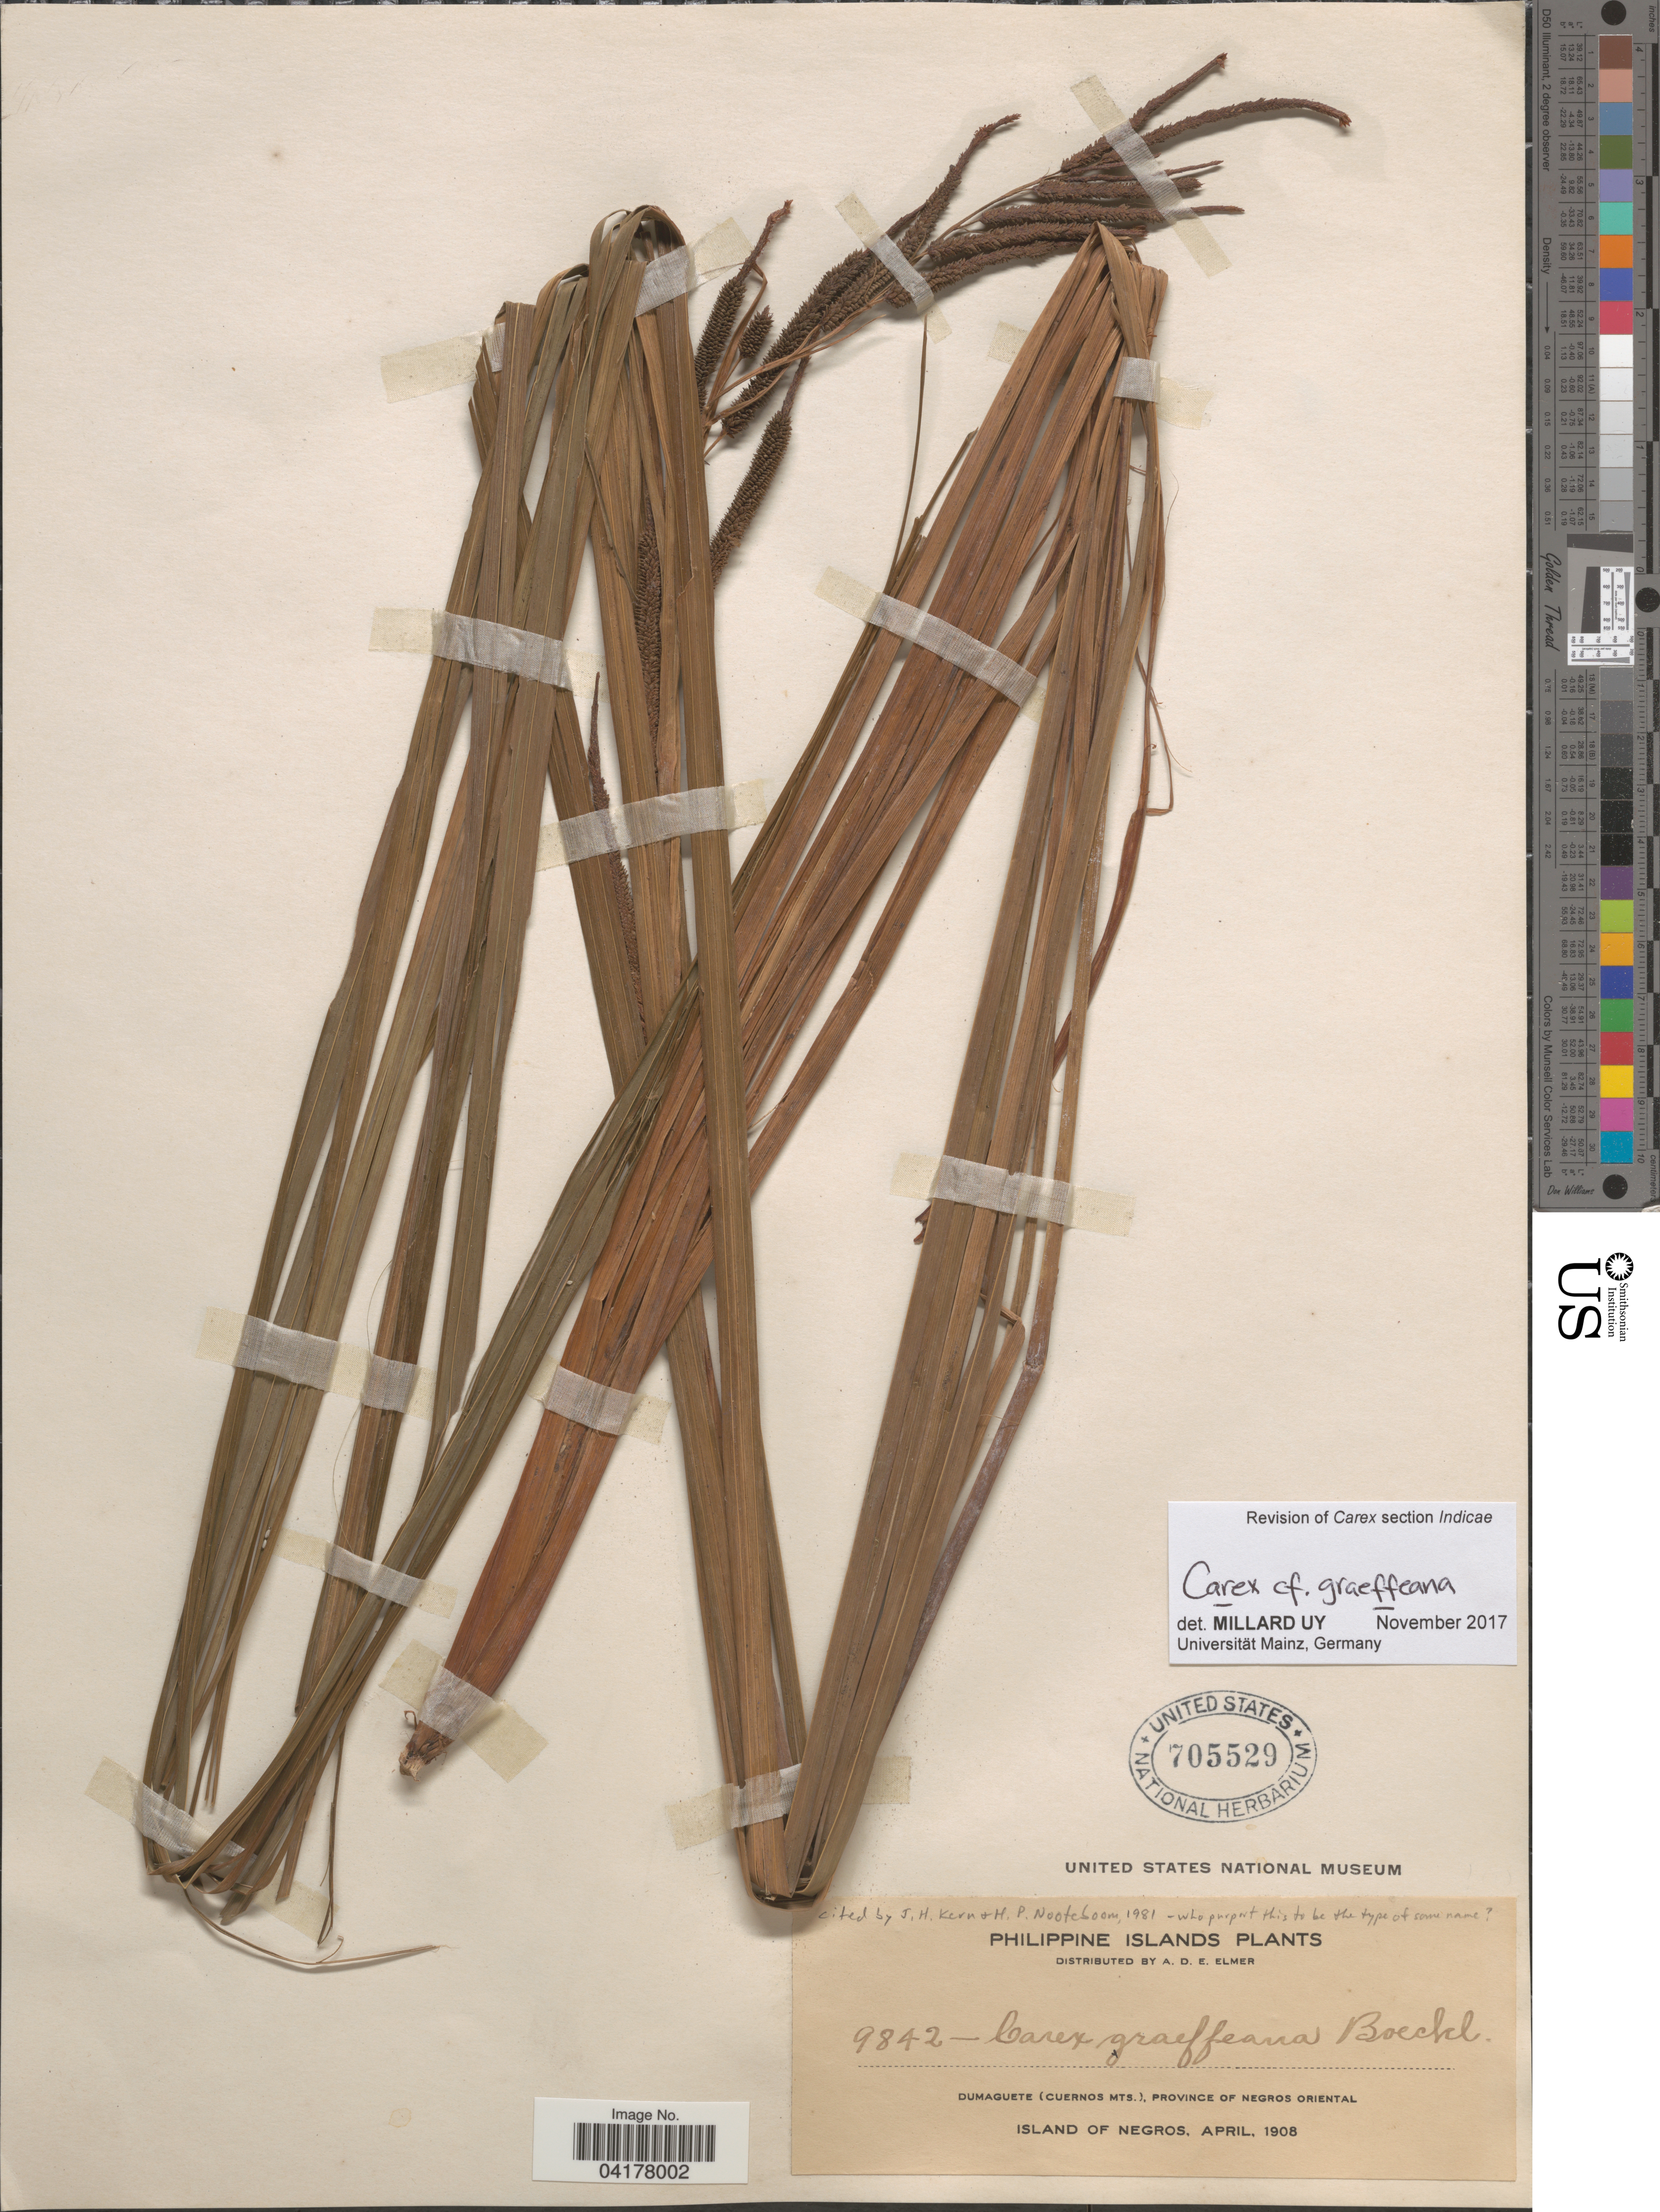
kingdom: Plantae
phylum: Tracheophyta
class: Liliopsida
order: Poales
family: Cyperaceae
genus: Carex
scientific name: Carex graeffeana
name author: Boeckeler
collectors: A. D. E. Elmer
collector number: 9842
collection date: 1908-04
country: Philippines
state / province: Central Visayas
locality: Philippine Islands. Dumaguete (Cuernos Mts.), Province of Negros Oriental. Island of Negros.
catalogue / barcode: US 705529